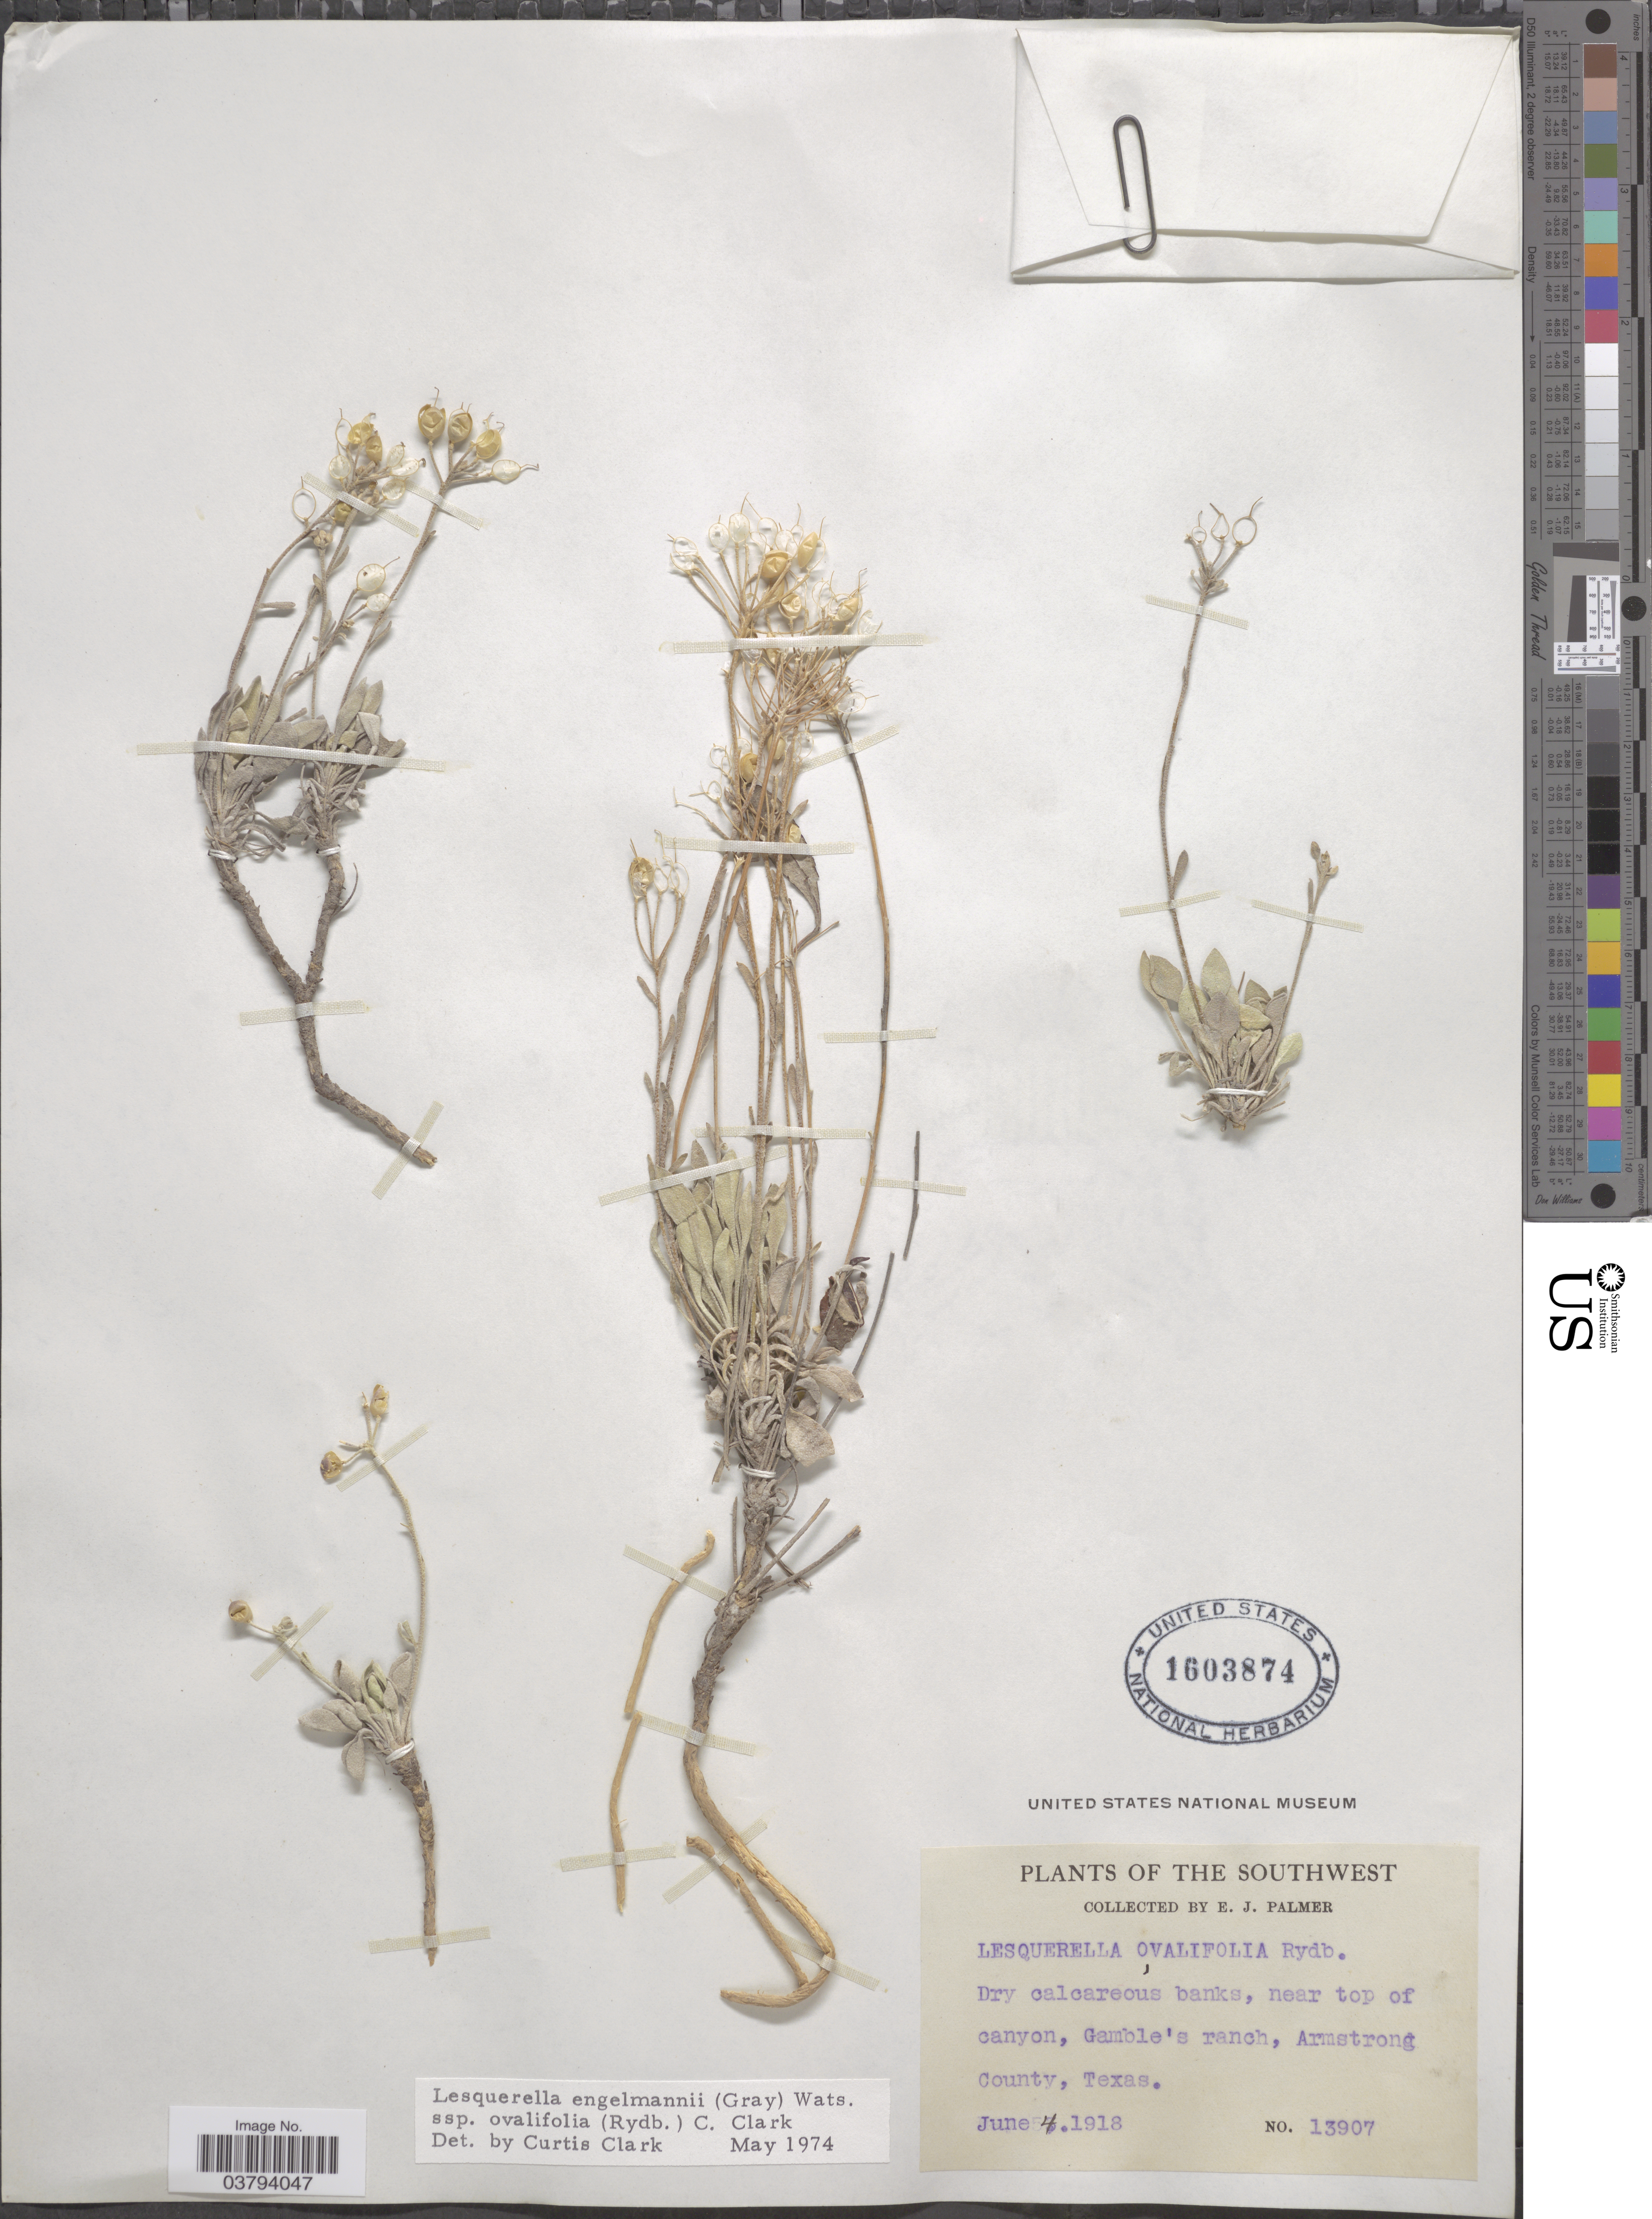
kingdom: Plantae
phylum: Tracheophyta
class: Magnoliopsida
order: Brassicales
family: Brassicaceae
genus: Lesquerella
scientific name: Lesquerella ovalifolia subsp. ovalifolia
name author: Rydb. ex Britton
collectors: E. J. Palmer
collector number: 13907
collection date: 1918-06-04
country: United States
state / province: Texas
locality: The Southwest. Dry calcareous banks, near top of canyon, Gamble's ranch, Armstrong County.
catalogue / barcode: US 1603874